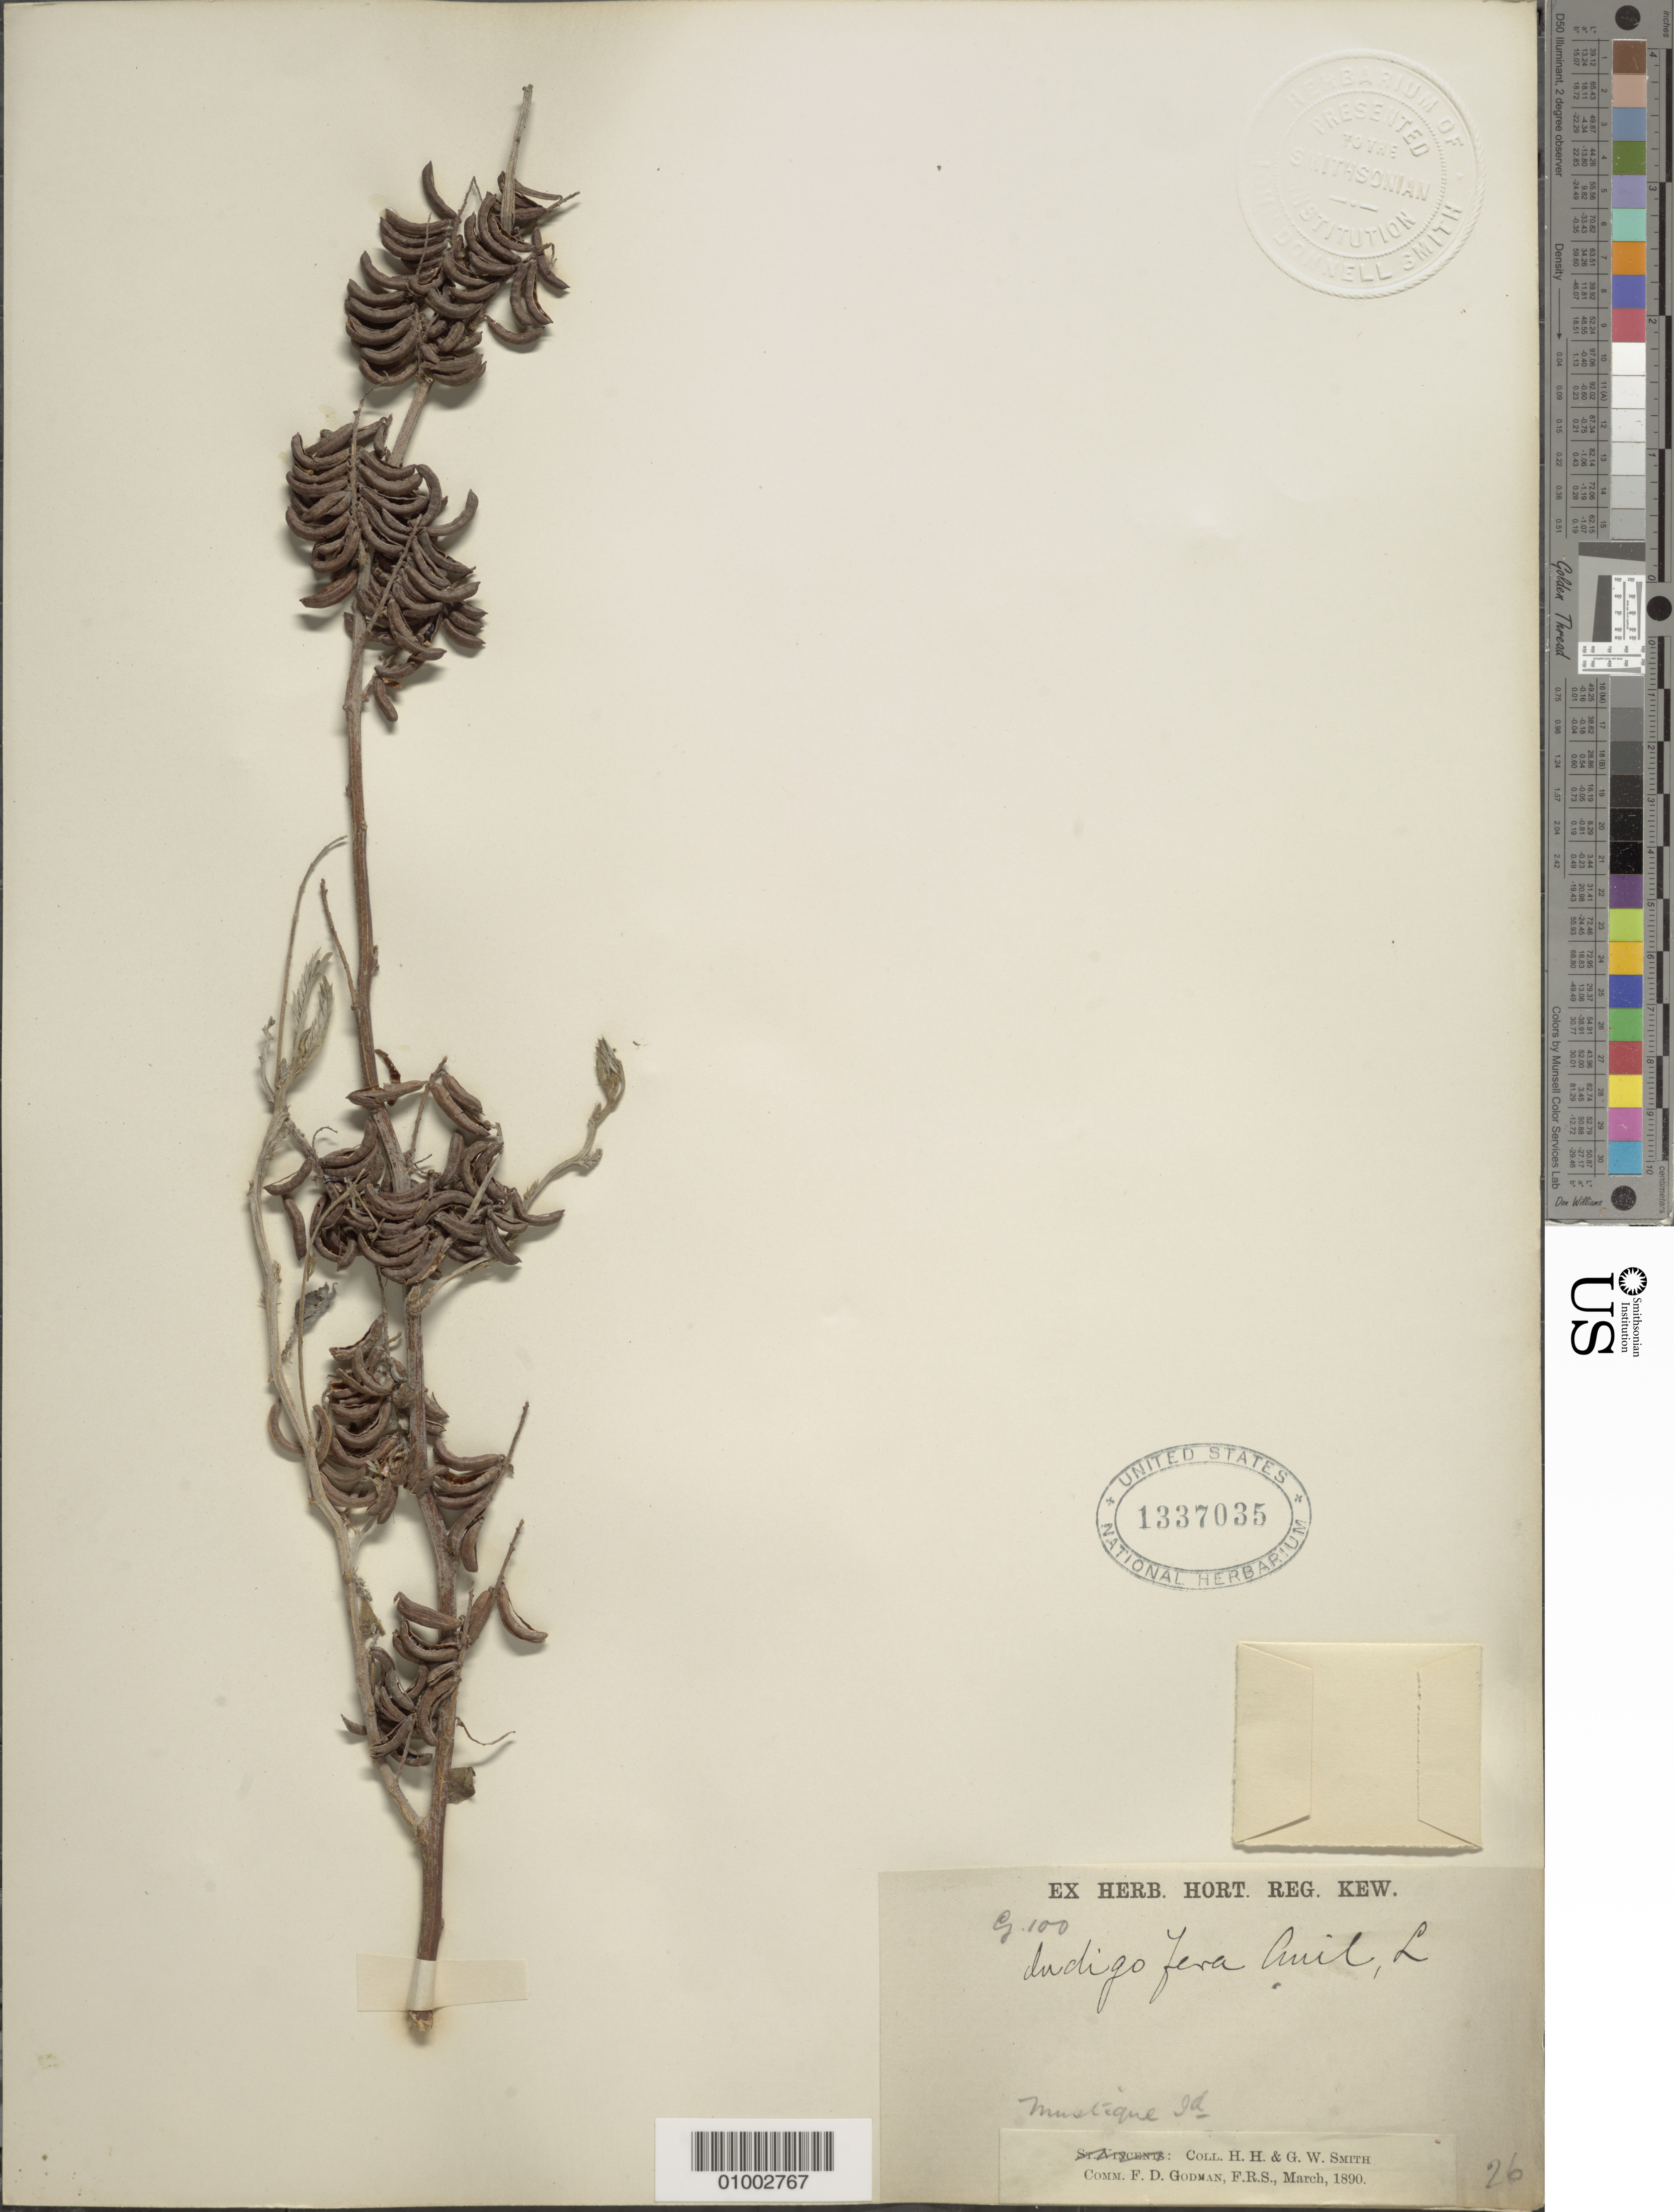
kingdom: Plantae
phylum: Tracheophyta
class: Magnoliopsida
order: Fabales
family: Fabaceae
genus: Indigofera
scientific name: Indigofera suffruticosa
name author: Mill.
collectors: H. H. Smith & G. Smith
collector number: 26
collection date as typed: Mar 1890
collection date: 1890-03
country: St. Vincent - Grenadines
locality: Mustique Island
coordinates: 0 N, 0 E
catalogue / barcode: US 1337035